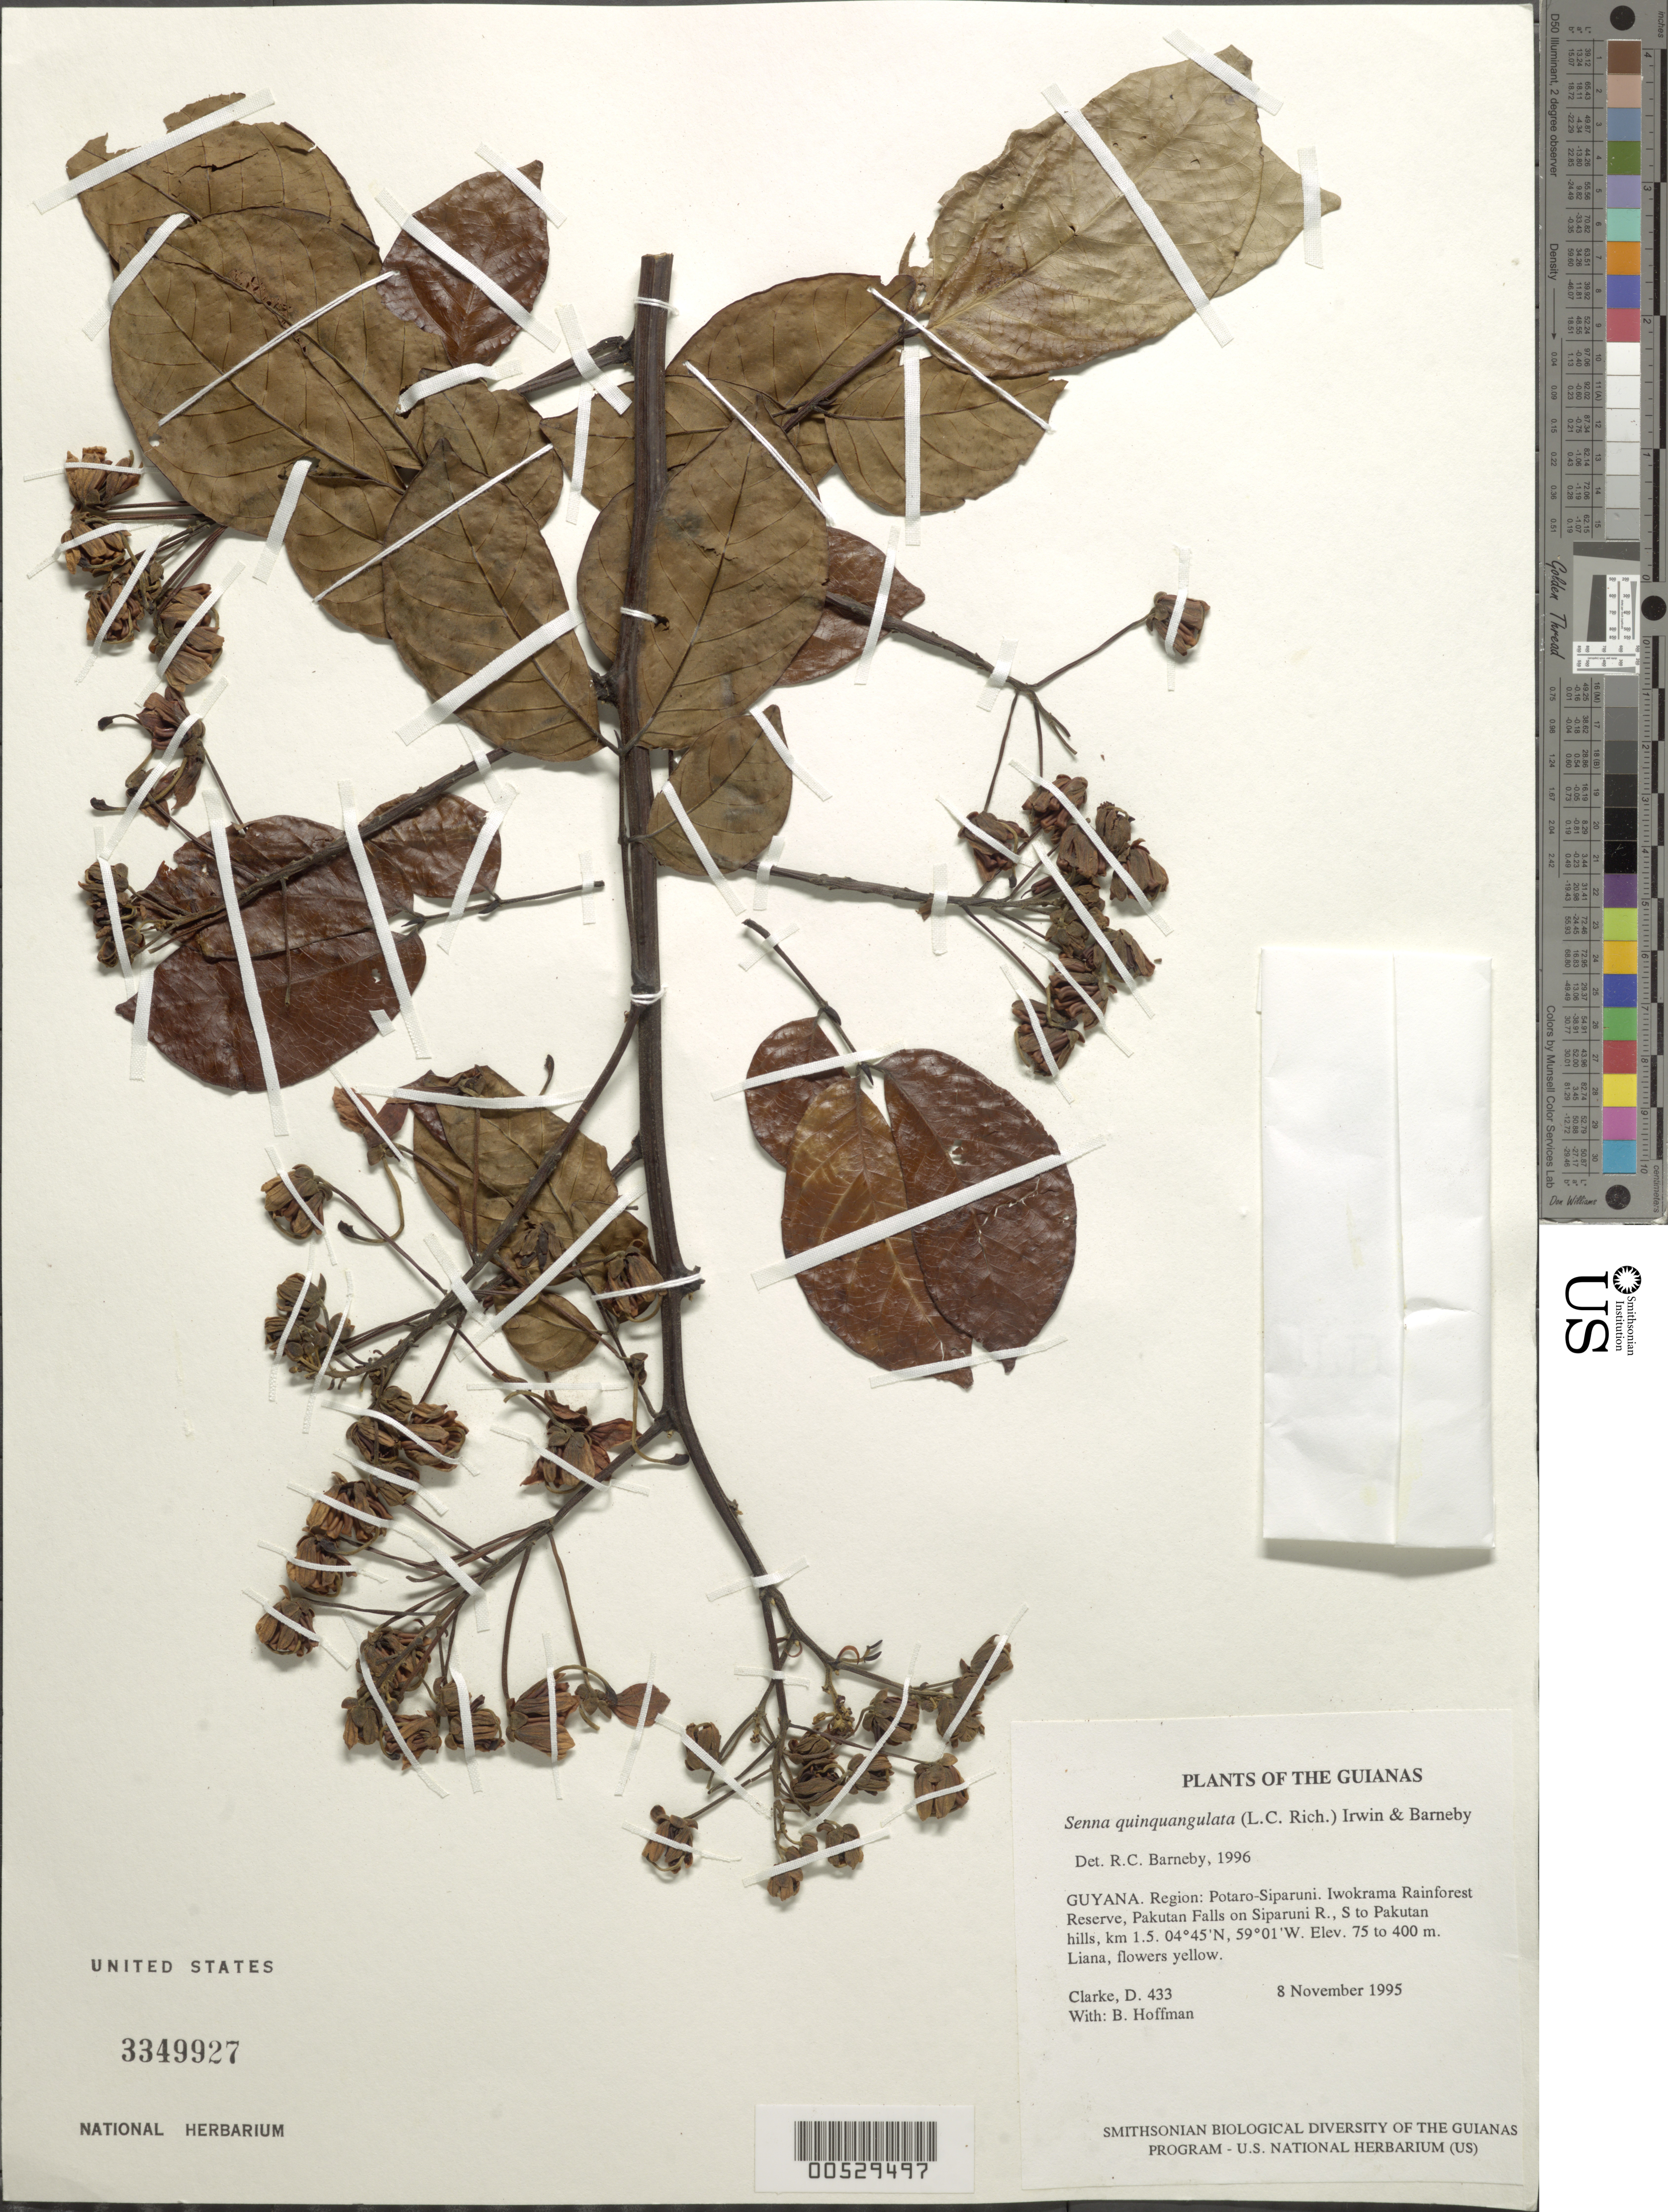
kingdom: Plantae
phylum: Tracheophyta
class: Magnoliopsida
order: Fabales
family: Fabaceae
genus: Senna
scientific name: Senna quinquangulata var. quinquangulata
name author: H.S. Irwin & Barneby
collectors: H. D. Clarke & B. Hoffman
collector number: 433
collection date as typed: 8 November 1995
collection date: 1995-11-08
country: Guyana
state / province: Potaro-Siparuni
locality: Iwokrama Rainforest Reserve, Pakutau Falls on Siparuni R., S to Pakutau hills, km 1.5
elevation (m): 75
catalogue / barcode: US 3349927